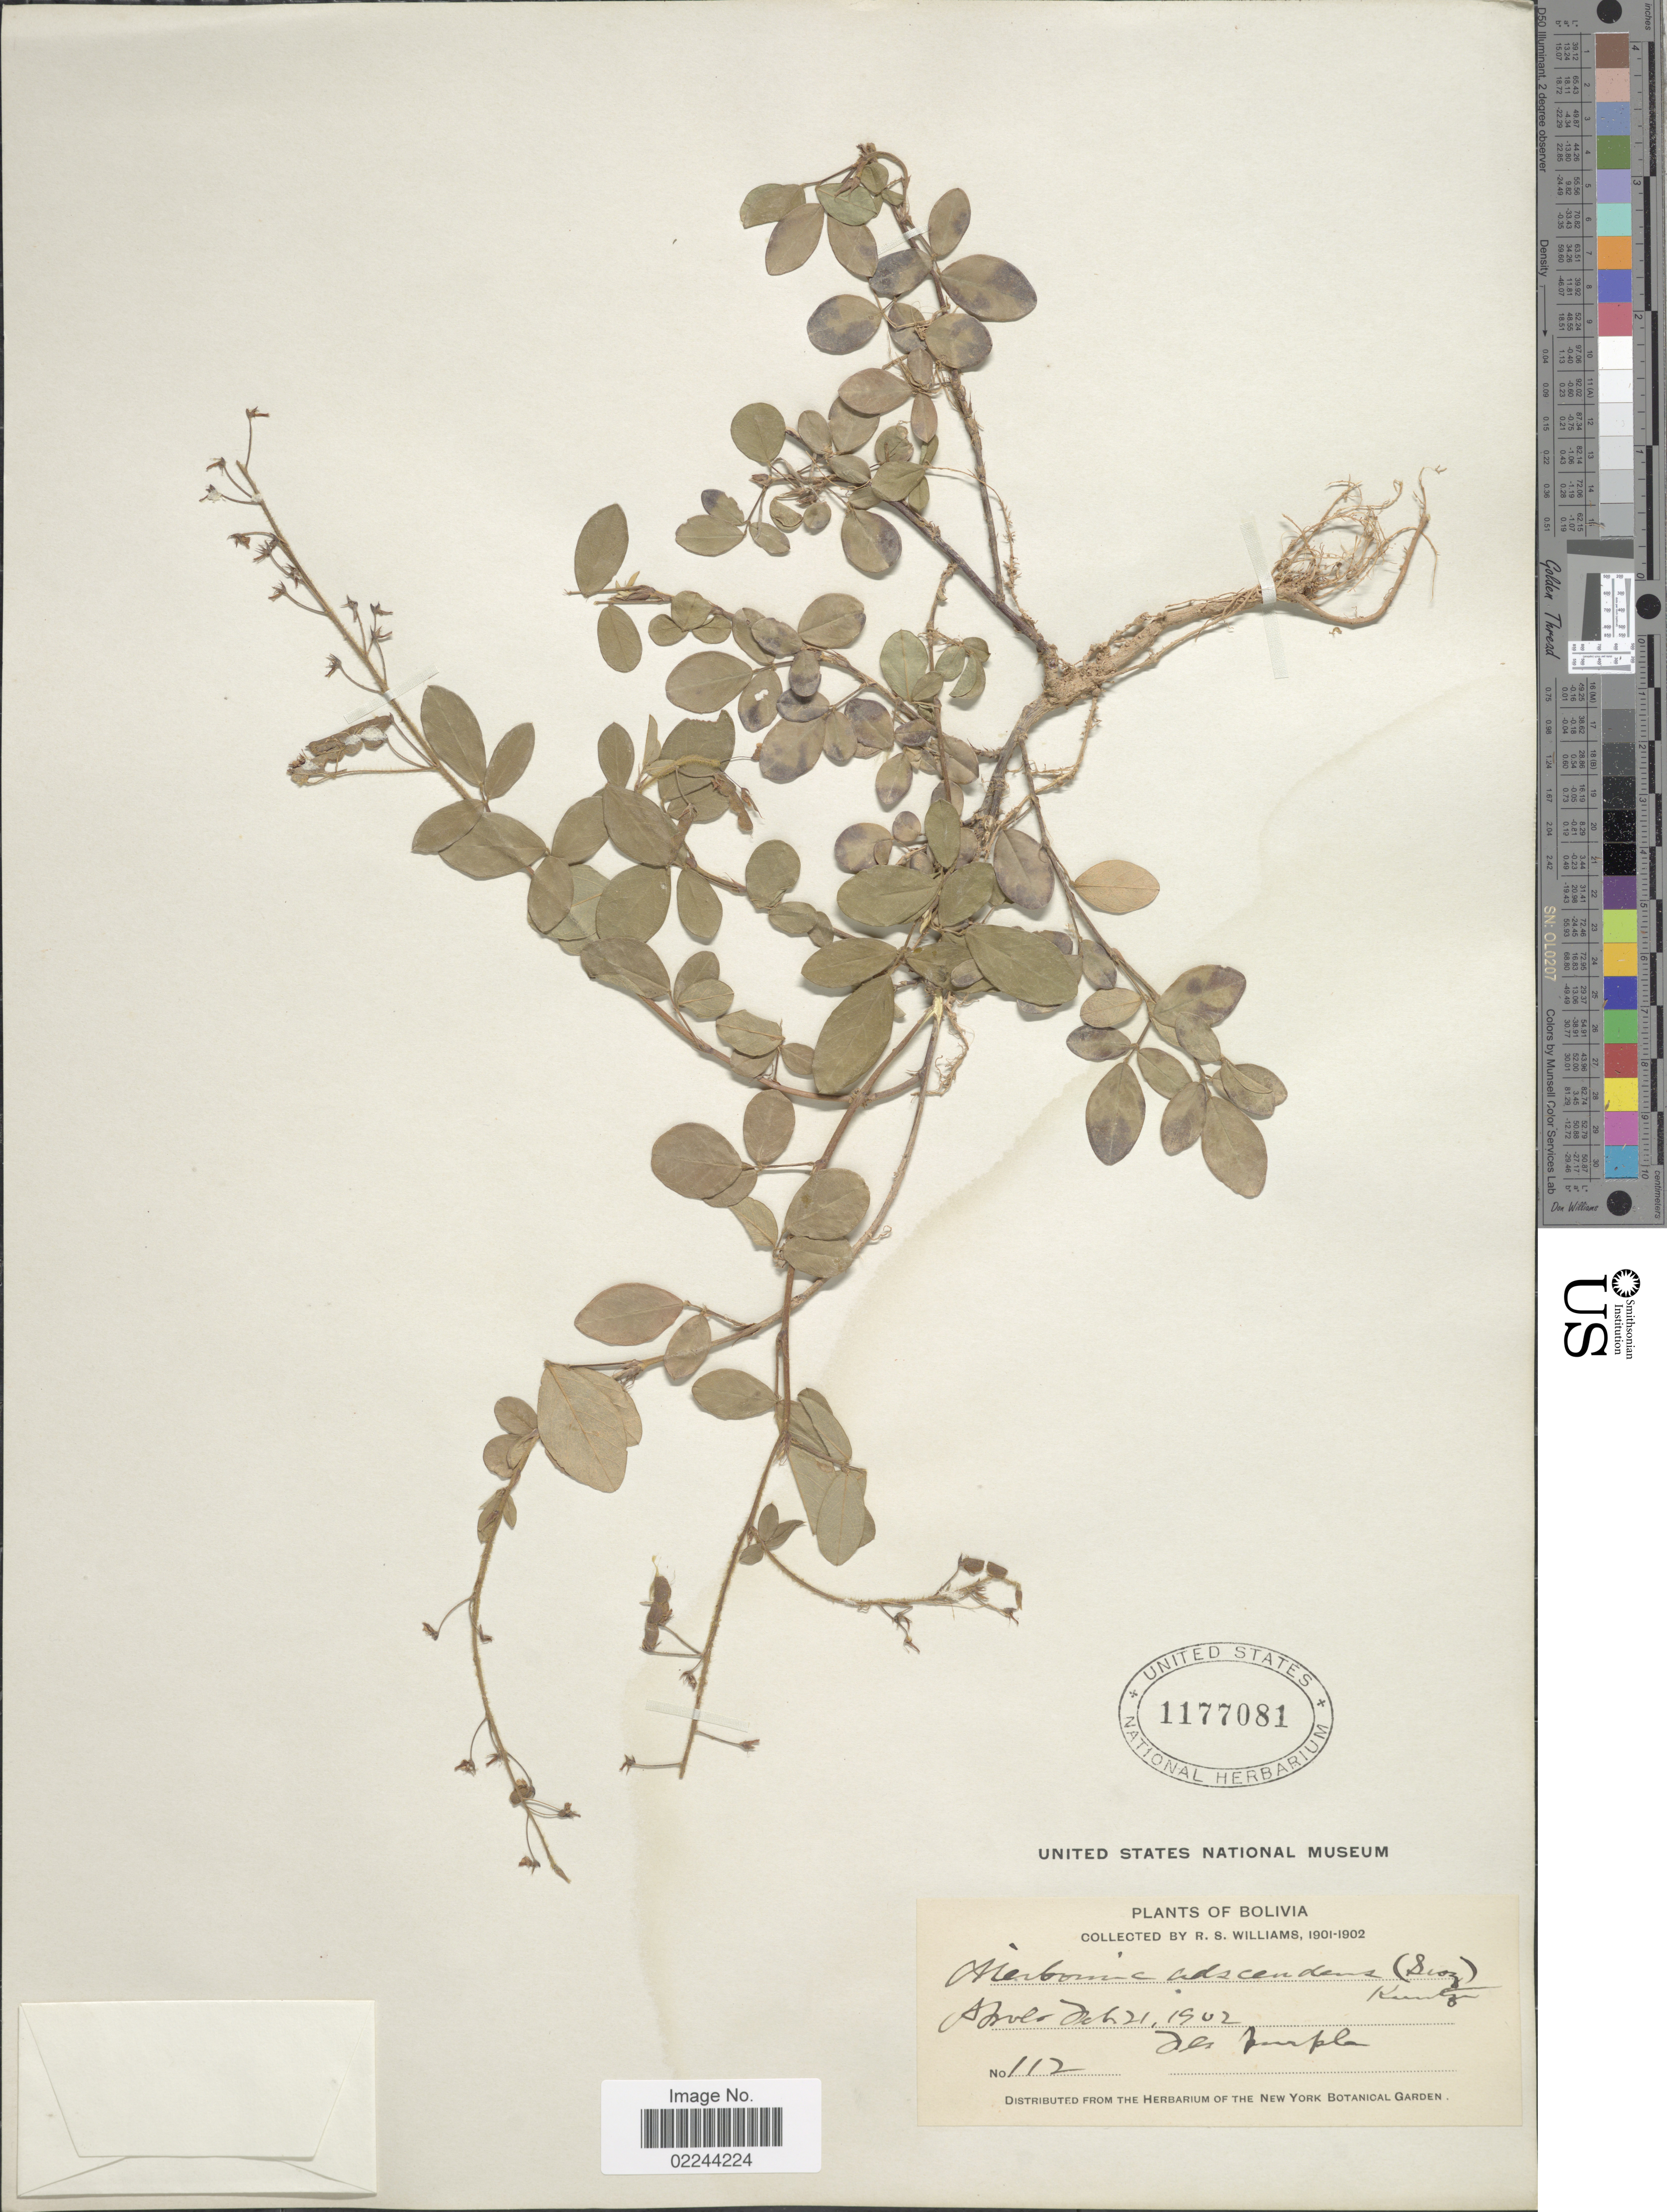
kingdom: Plantae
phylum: Tracheophyta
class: Magnoliopsida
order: Fabales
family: Fabaceae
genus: Grona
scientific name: Grona adscendens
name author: (Sw.) H. Ohashi & K. Ohashi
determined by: Strong, Mark T., (BOT), Smithsonian Institution - National Museum of Natural History (UNITED STATES)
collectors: R. S. Williams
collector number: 112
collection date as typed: Feb. 21, 1902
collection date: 1902-02-21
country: Bolivia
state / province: La Paz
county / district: Franz Tamayo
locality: Apolo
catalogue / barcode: US 1177081